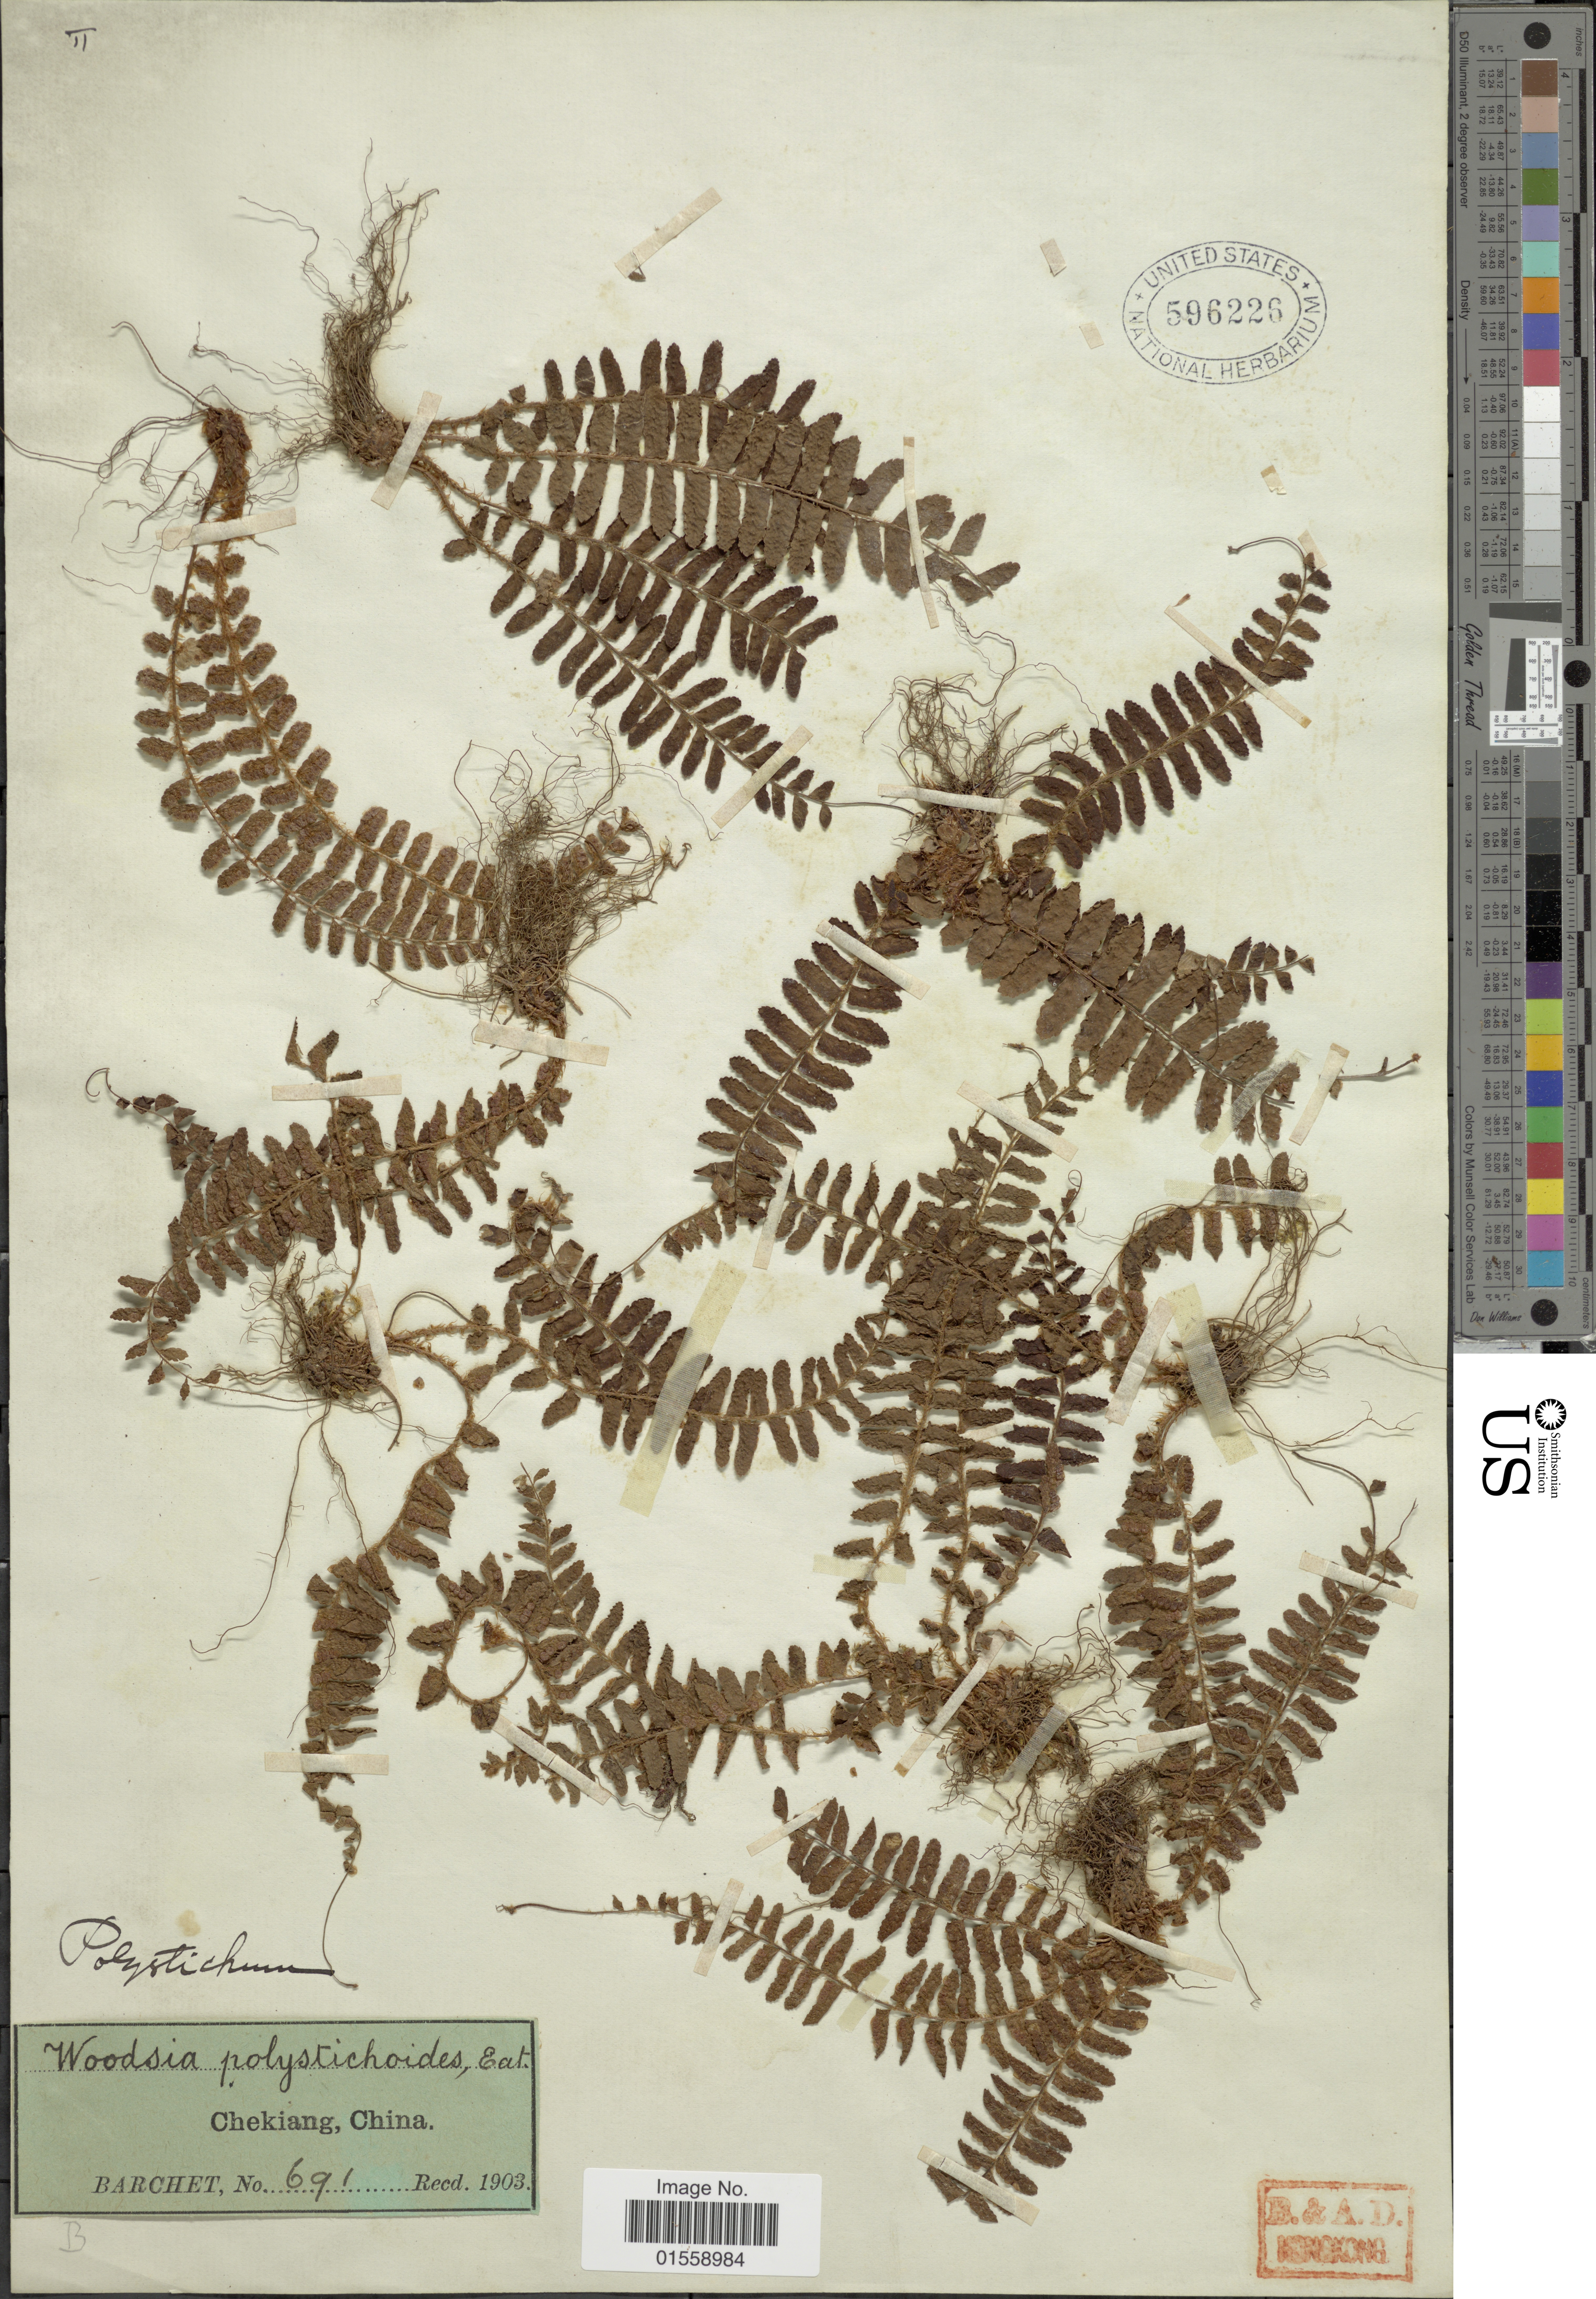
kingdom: Plantae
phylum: Tracheophyta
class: Polypodiopsida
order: Polypodiales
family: Dryopteridaceae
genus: Polystichum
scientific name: Polystichum craspedosorum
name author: (Maxim.) Diels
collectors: Barchet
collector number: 691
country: China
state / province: Zhejiang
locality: Chekiang.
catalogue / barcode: US 596226